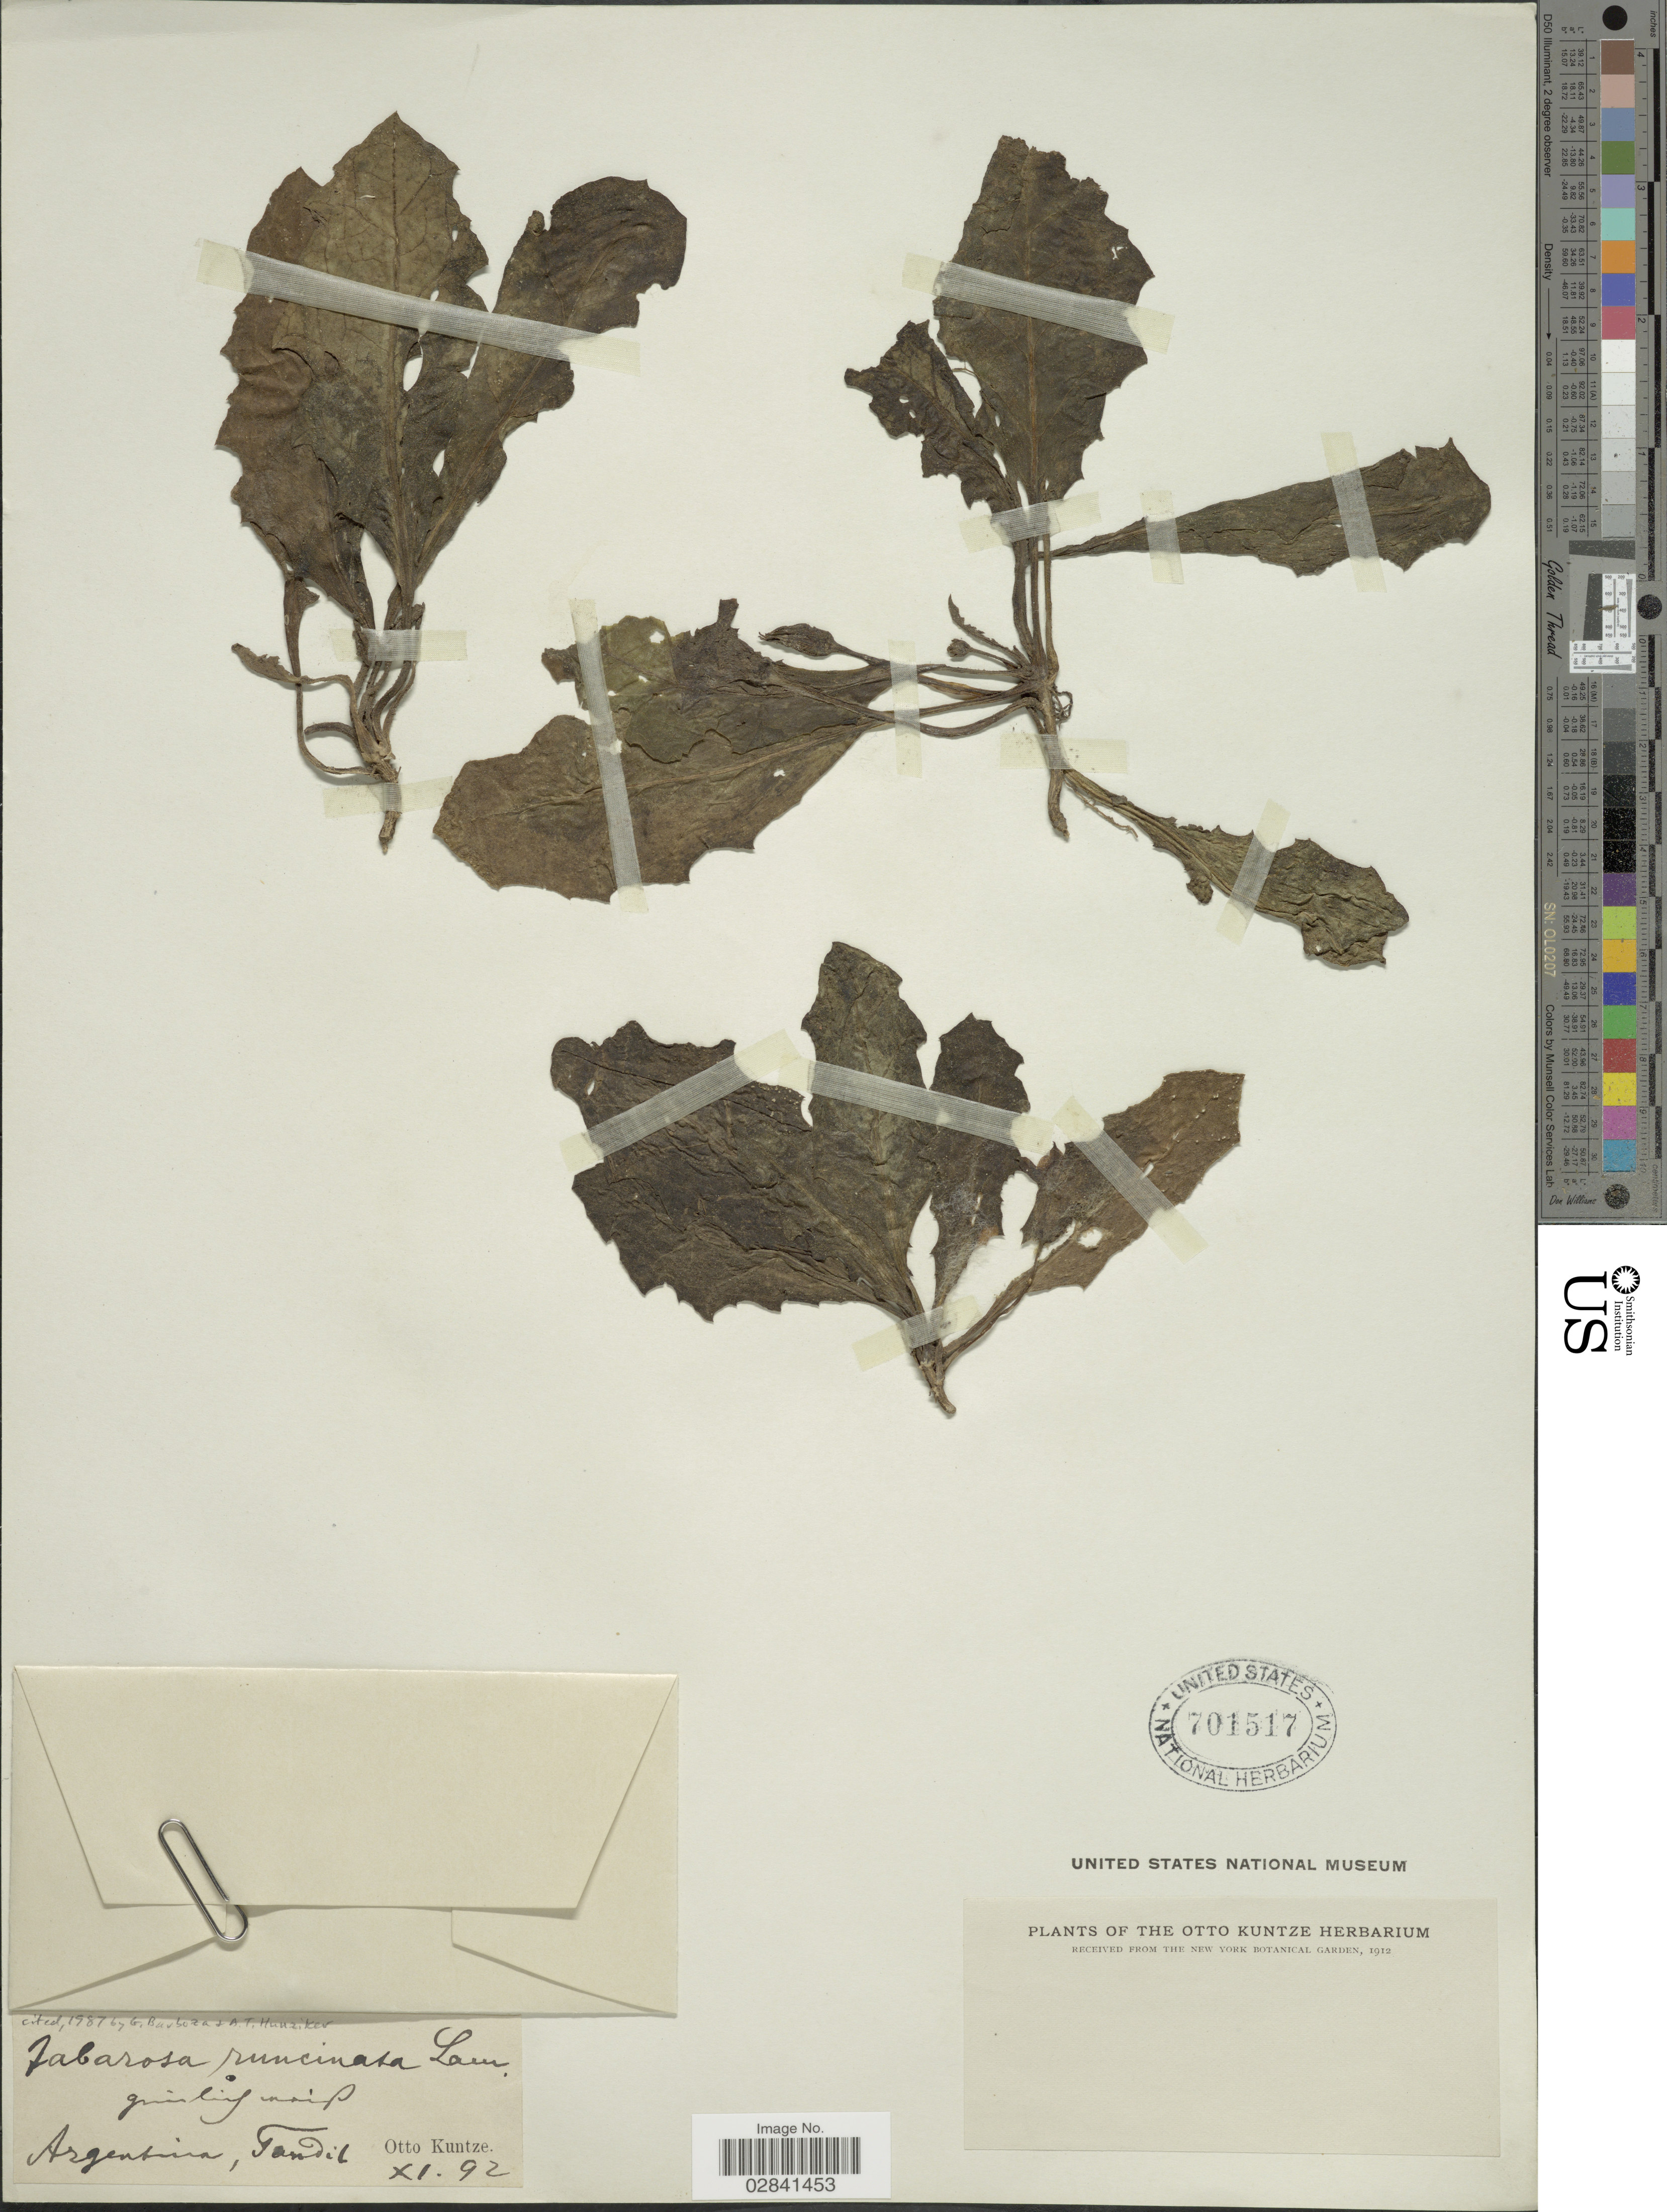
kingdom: Plantae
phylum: Tracheophyta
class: Magnoliopsida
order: Solanales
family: Solanaceae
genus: Jaborosa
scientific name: Jaborosa runcinata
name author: Lam.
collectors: C.E.O. Kuntze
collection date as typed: Transcribed d/m/y: /11/92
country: Argentina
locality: Tandil.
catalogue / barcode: US 701517